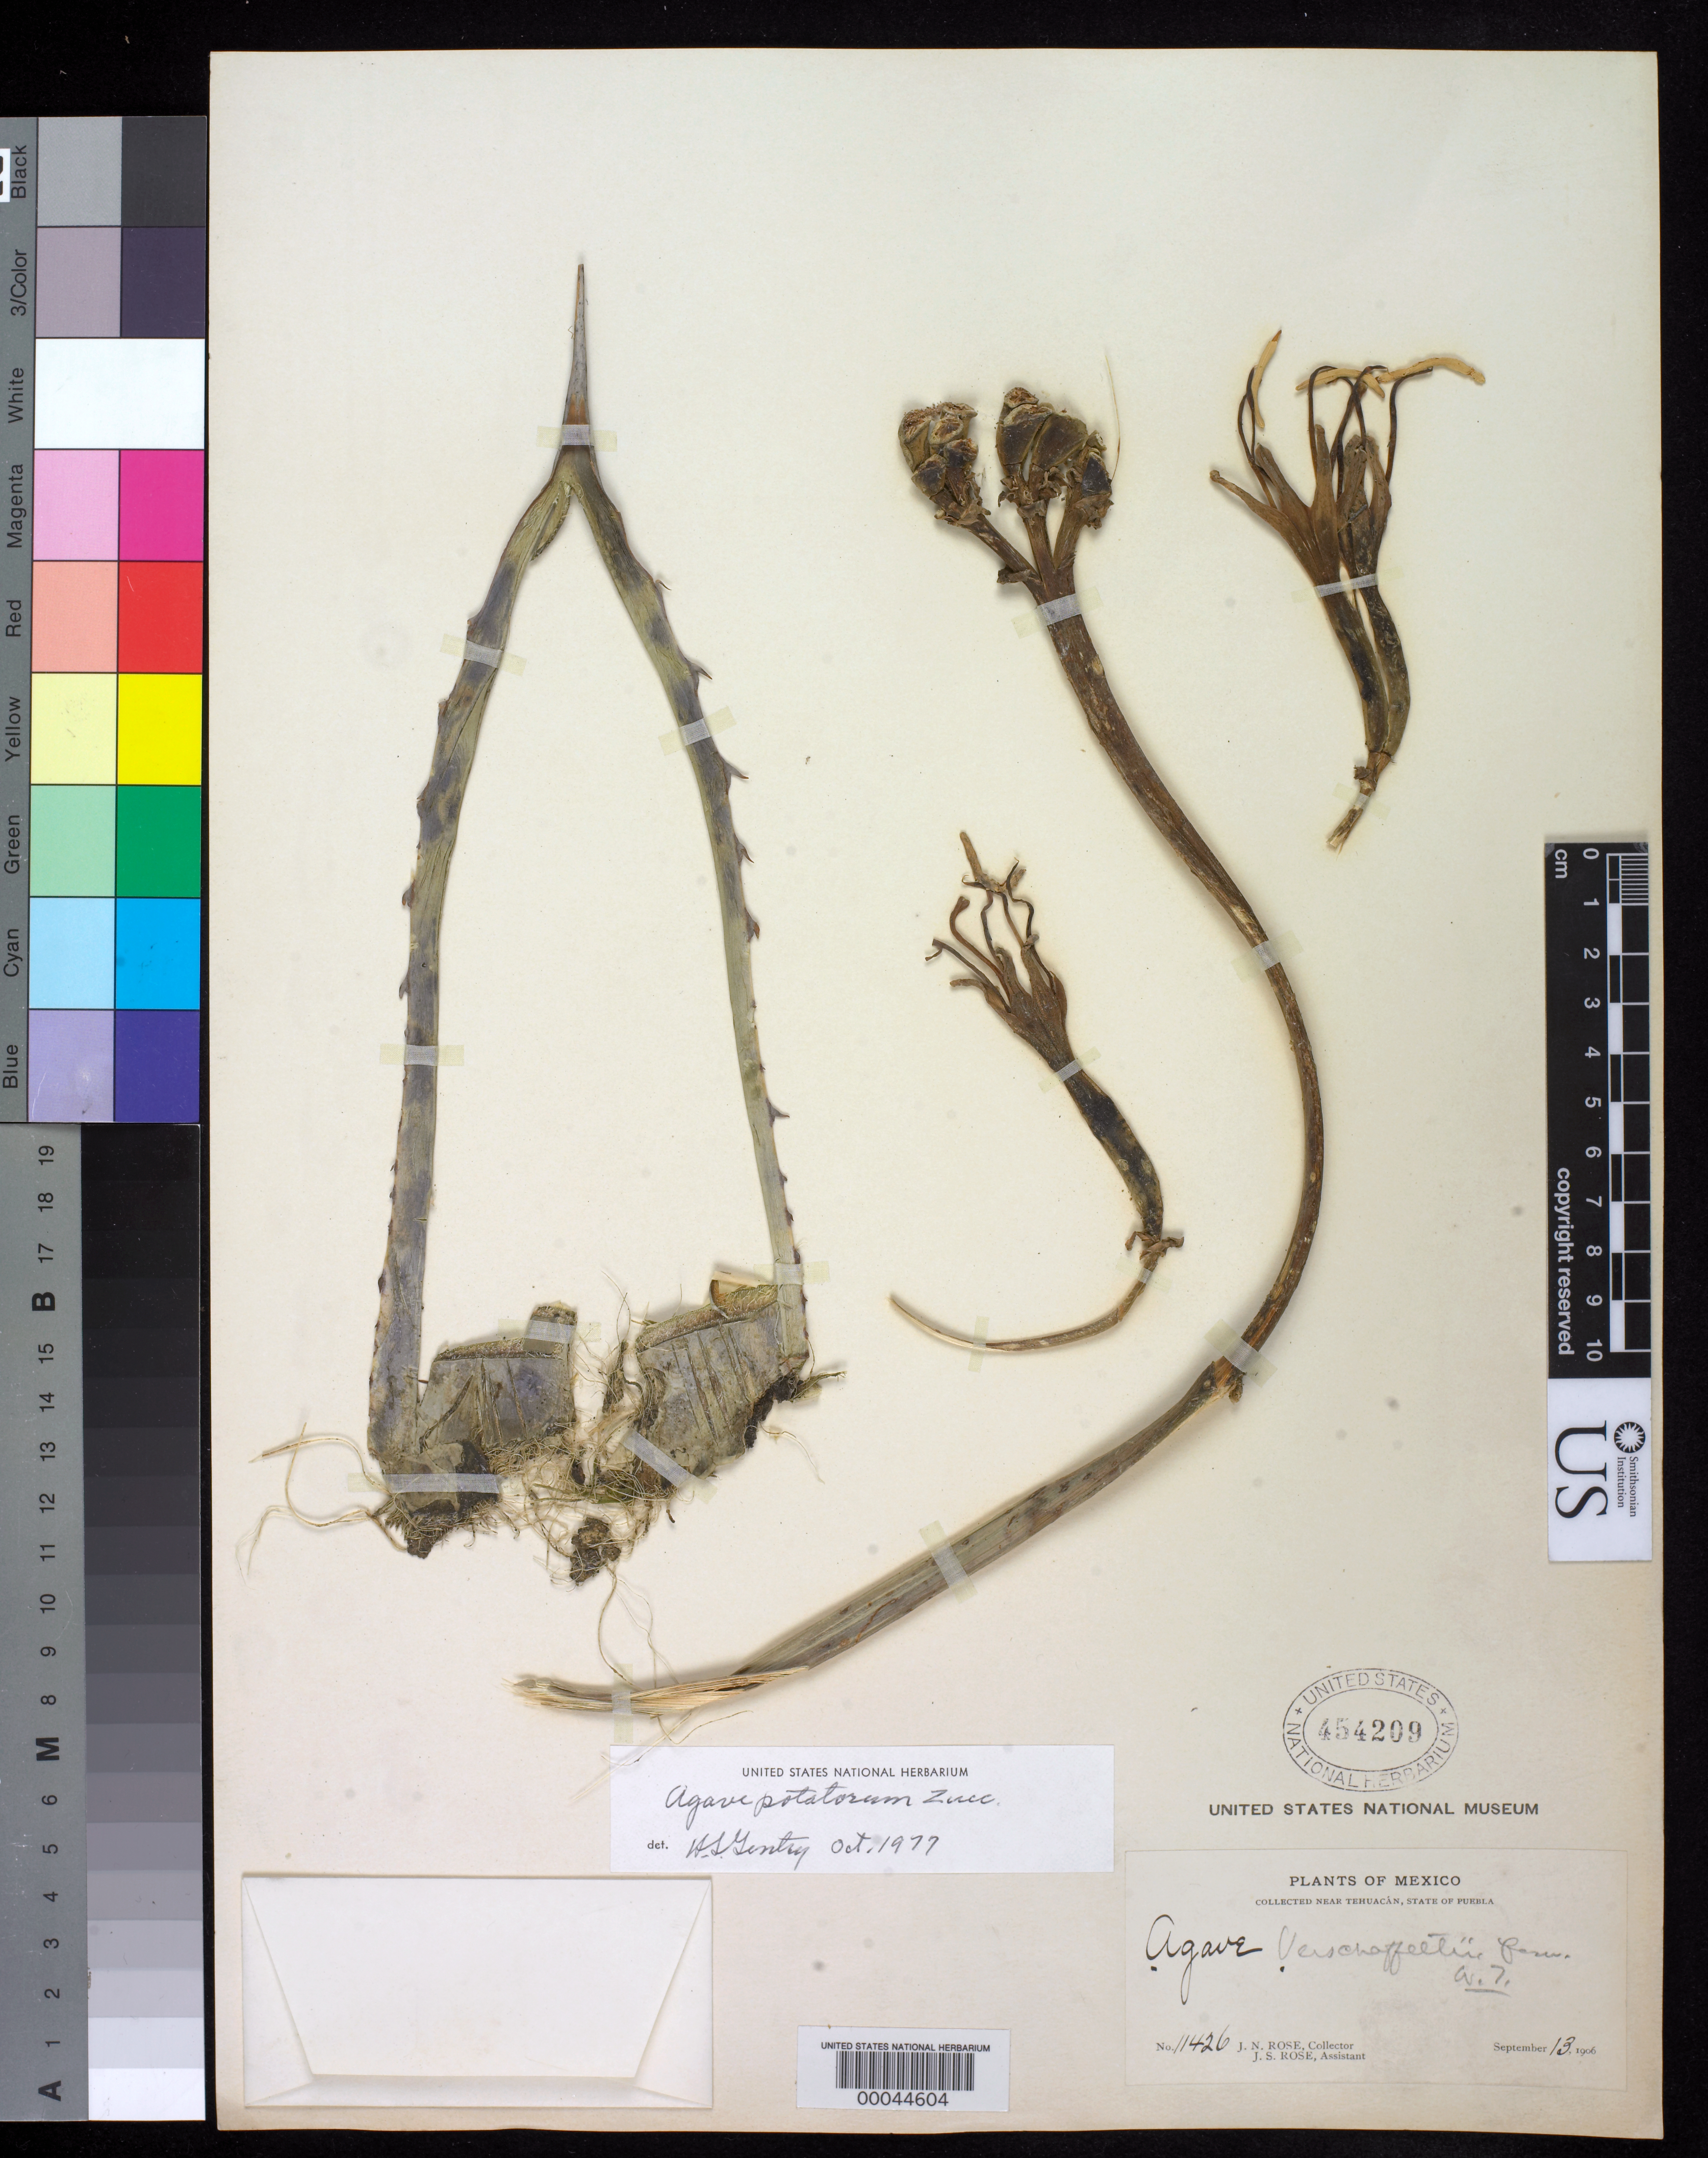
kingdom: Plantae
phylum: Tracheophyta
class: Liliopsida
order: Asparagales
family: Asparagaceae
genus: Agave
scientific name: Agave potatorum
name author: Zucc.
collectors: J. N. Rose & J. S. Rose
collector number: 11426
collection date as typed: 13 Sep 1906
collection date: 1906-09-13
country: Mexico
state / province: Puebla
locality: Near Tehuacan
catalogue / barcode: US 454209